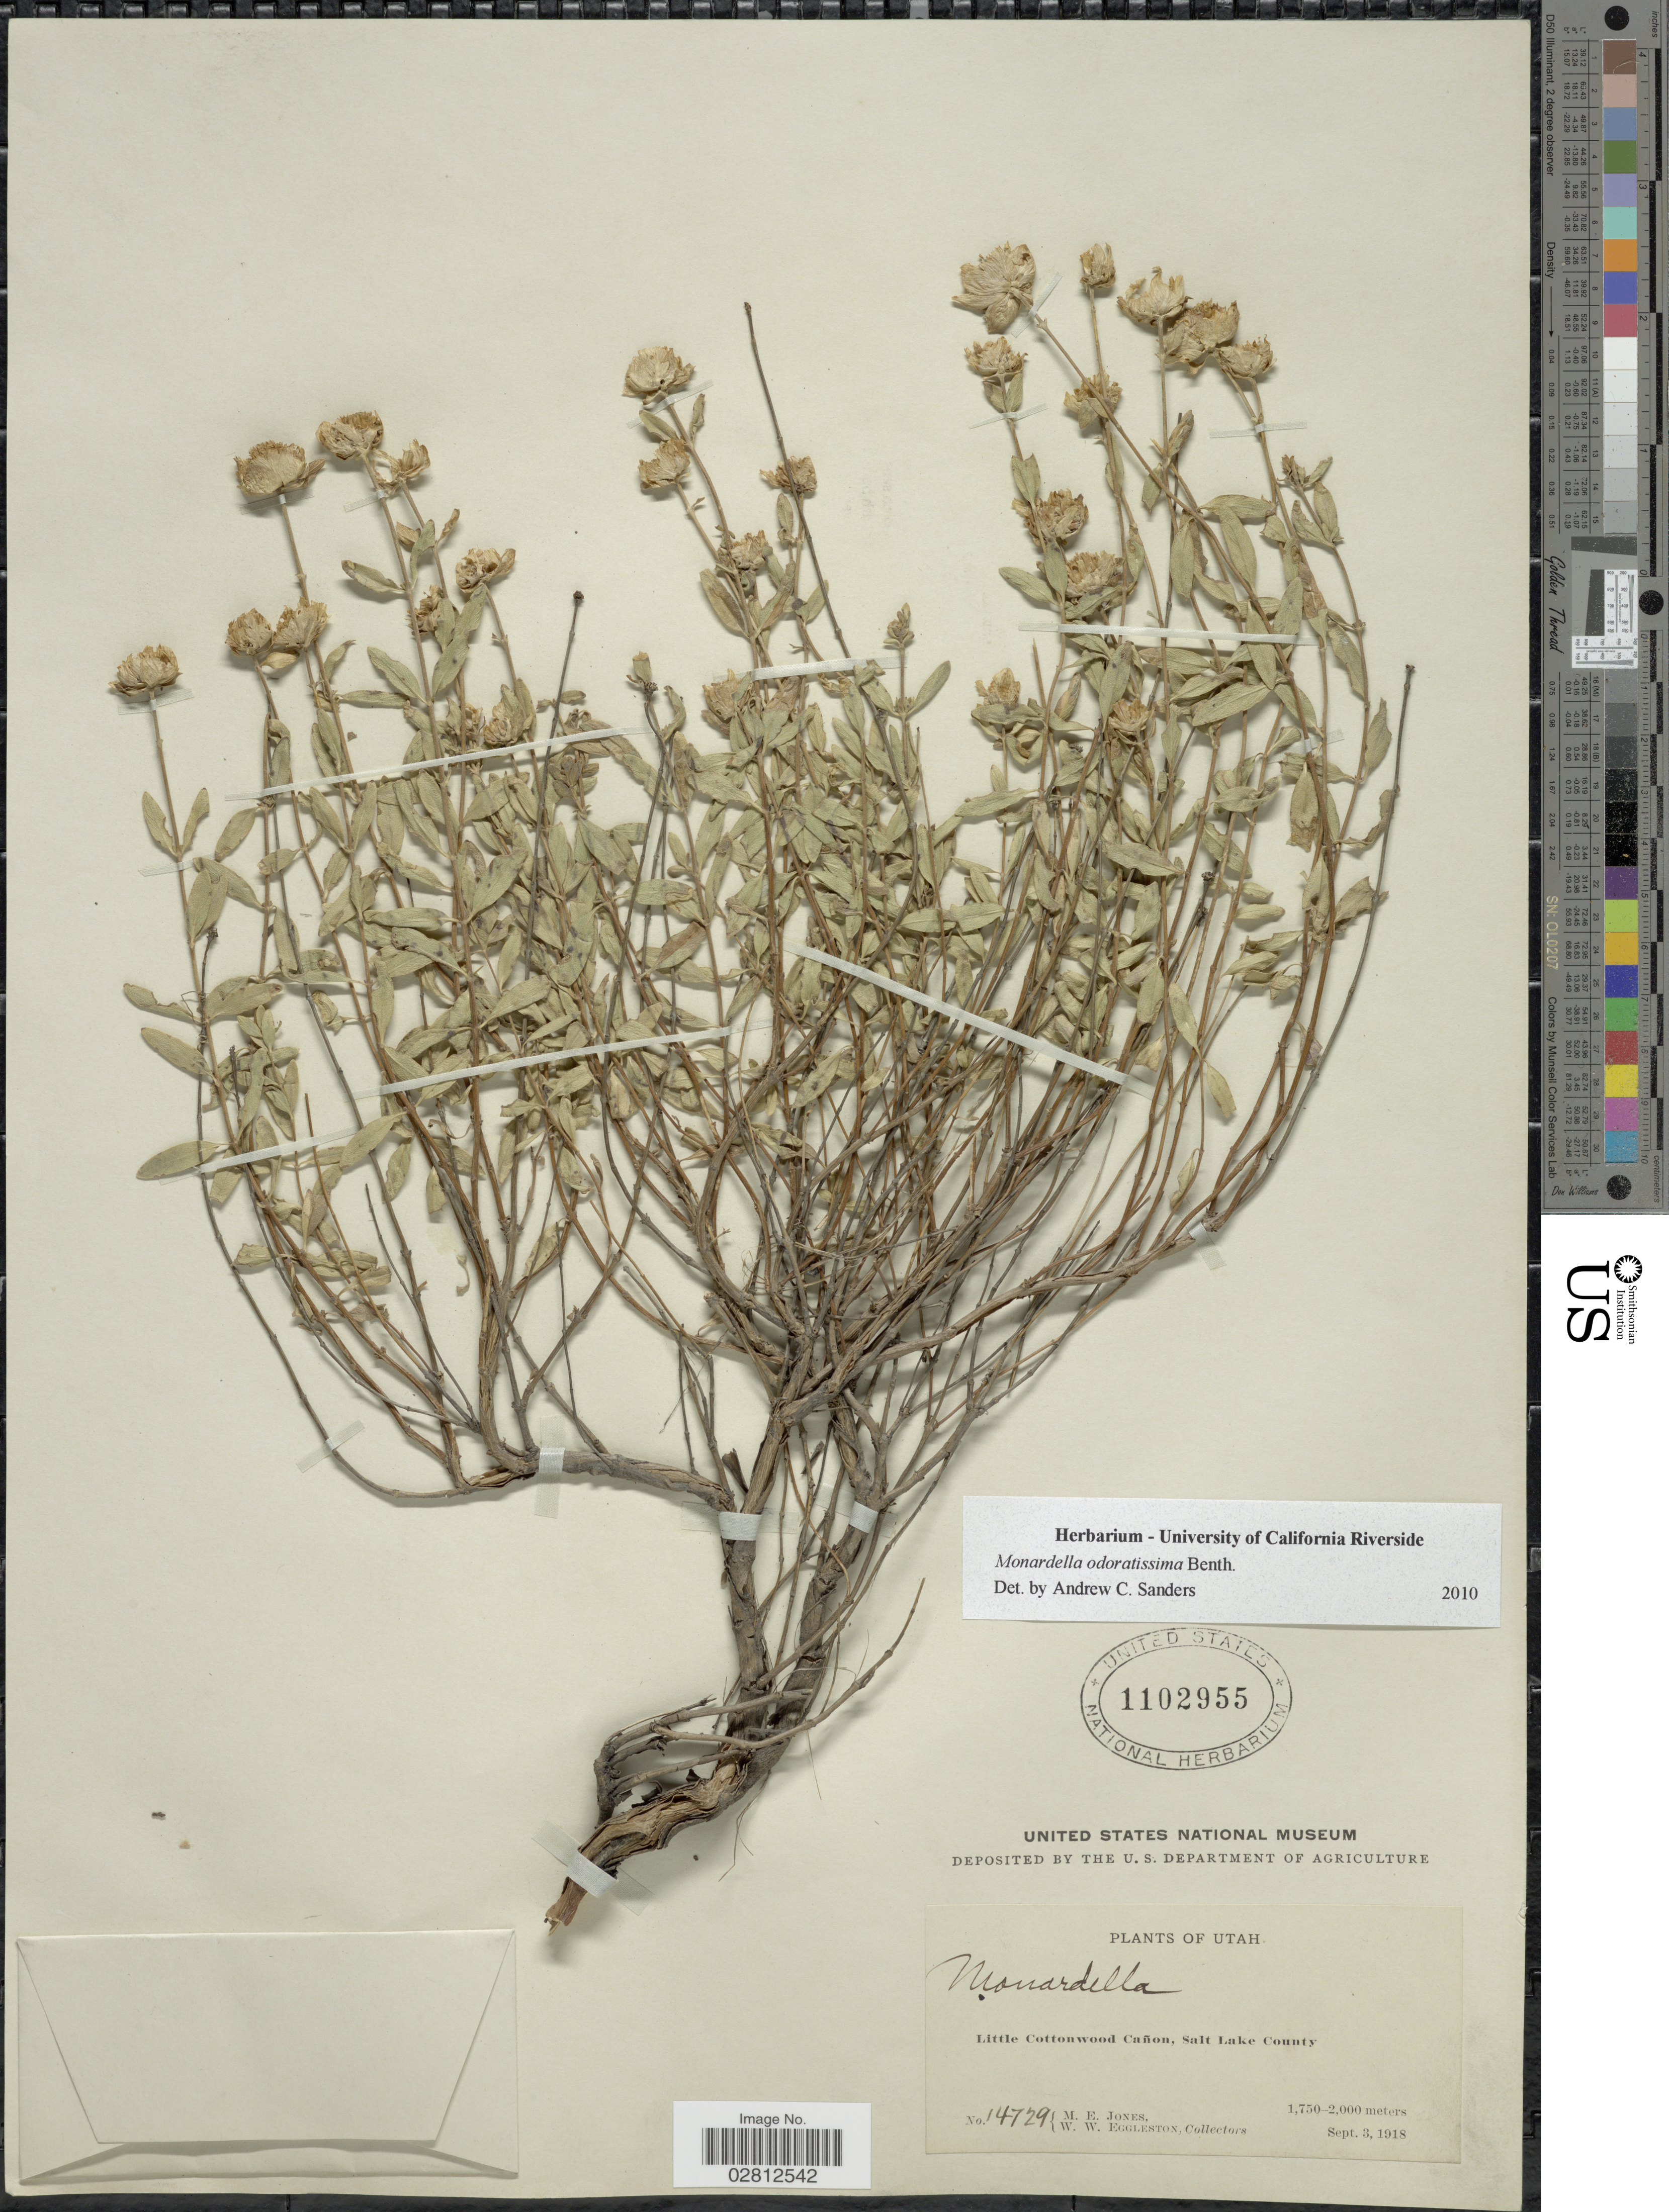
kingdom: Plantae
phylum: Tracheophyta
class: Magnoliopsida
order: Lamiales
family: Lamiaceae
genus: Monardella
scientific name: Monardella odoratissima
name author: Benth.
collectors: M. E. Jones & W. W. Eggleston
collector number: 14729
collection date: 1918-09-03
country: United States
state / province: Utah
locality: Little Cottonwood Cañon, Salt Lake County.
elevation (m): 1750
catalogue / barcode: US 1102955